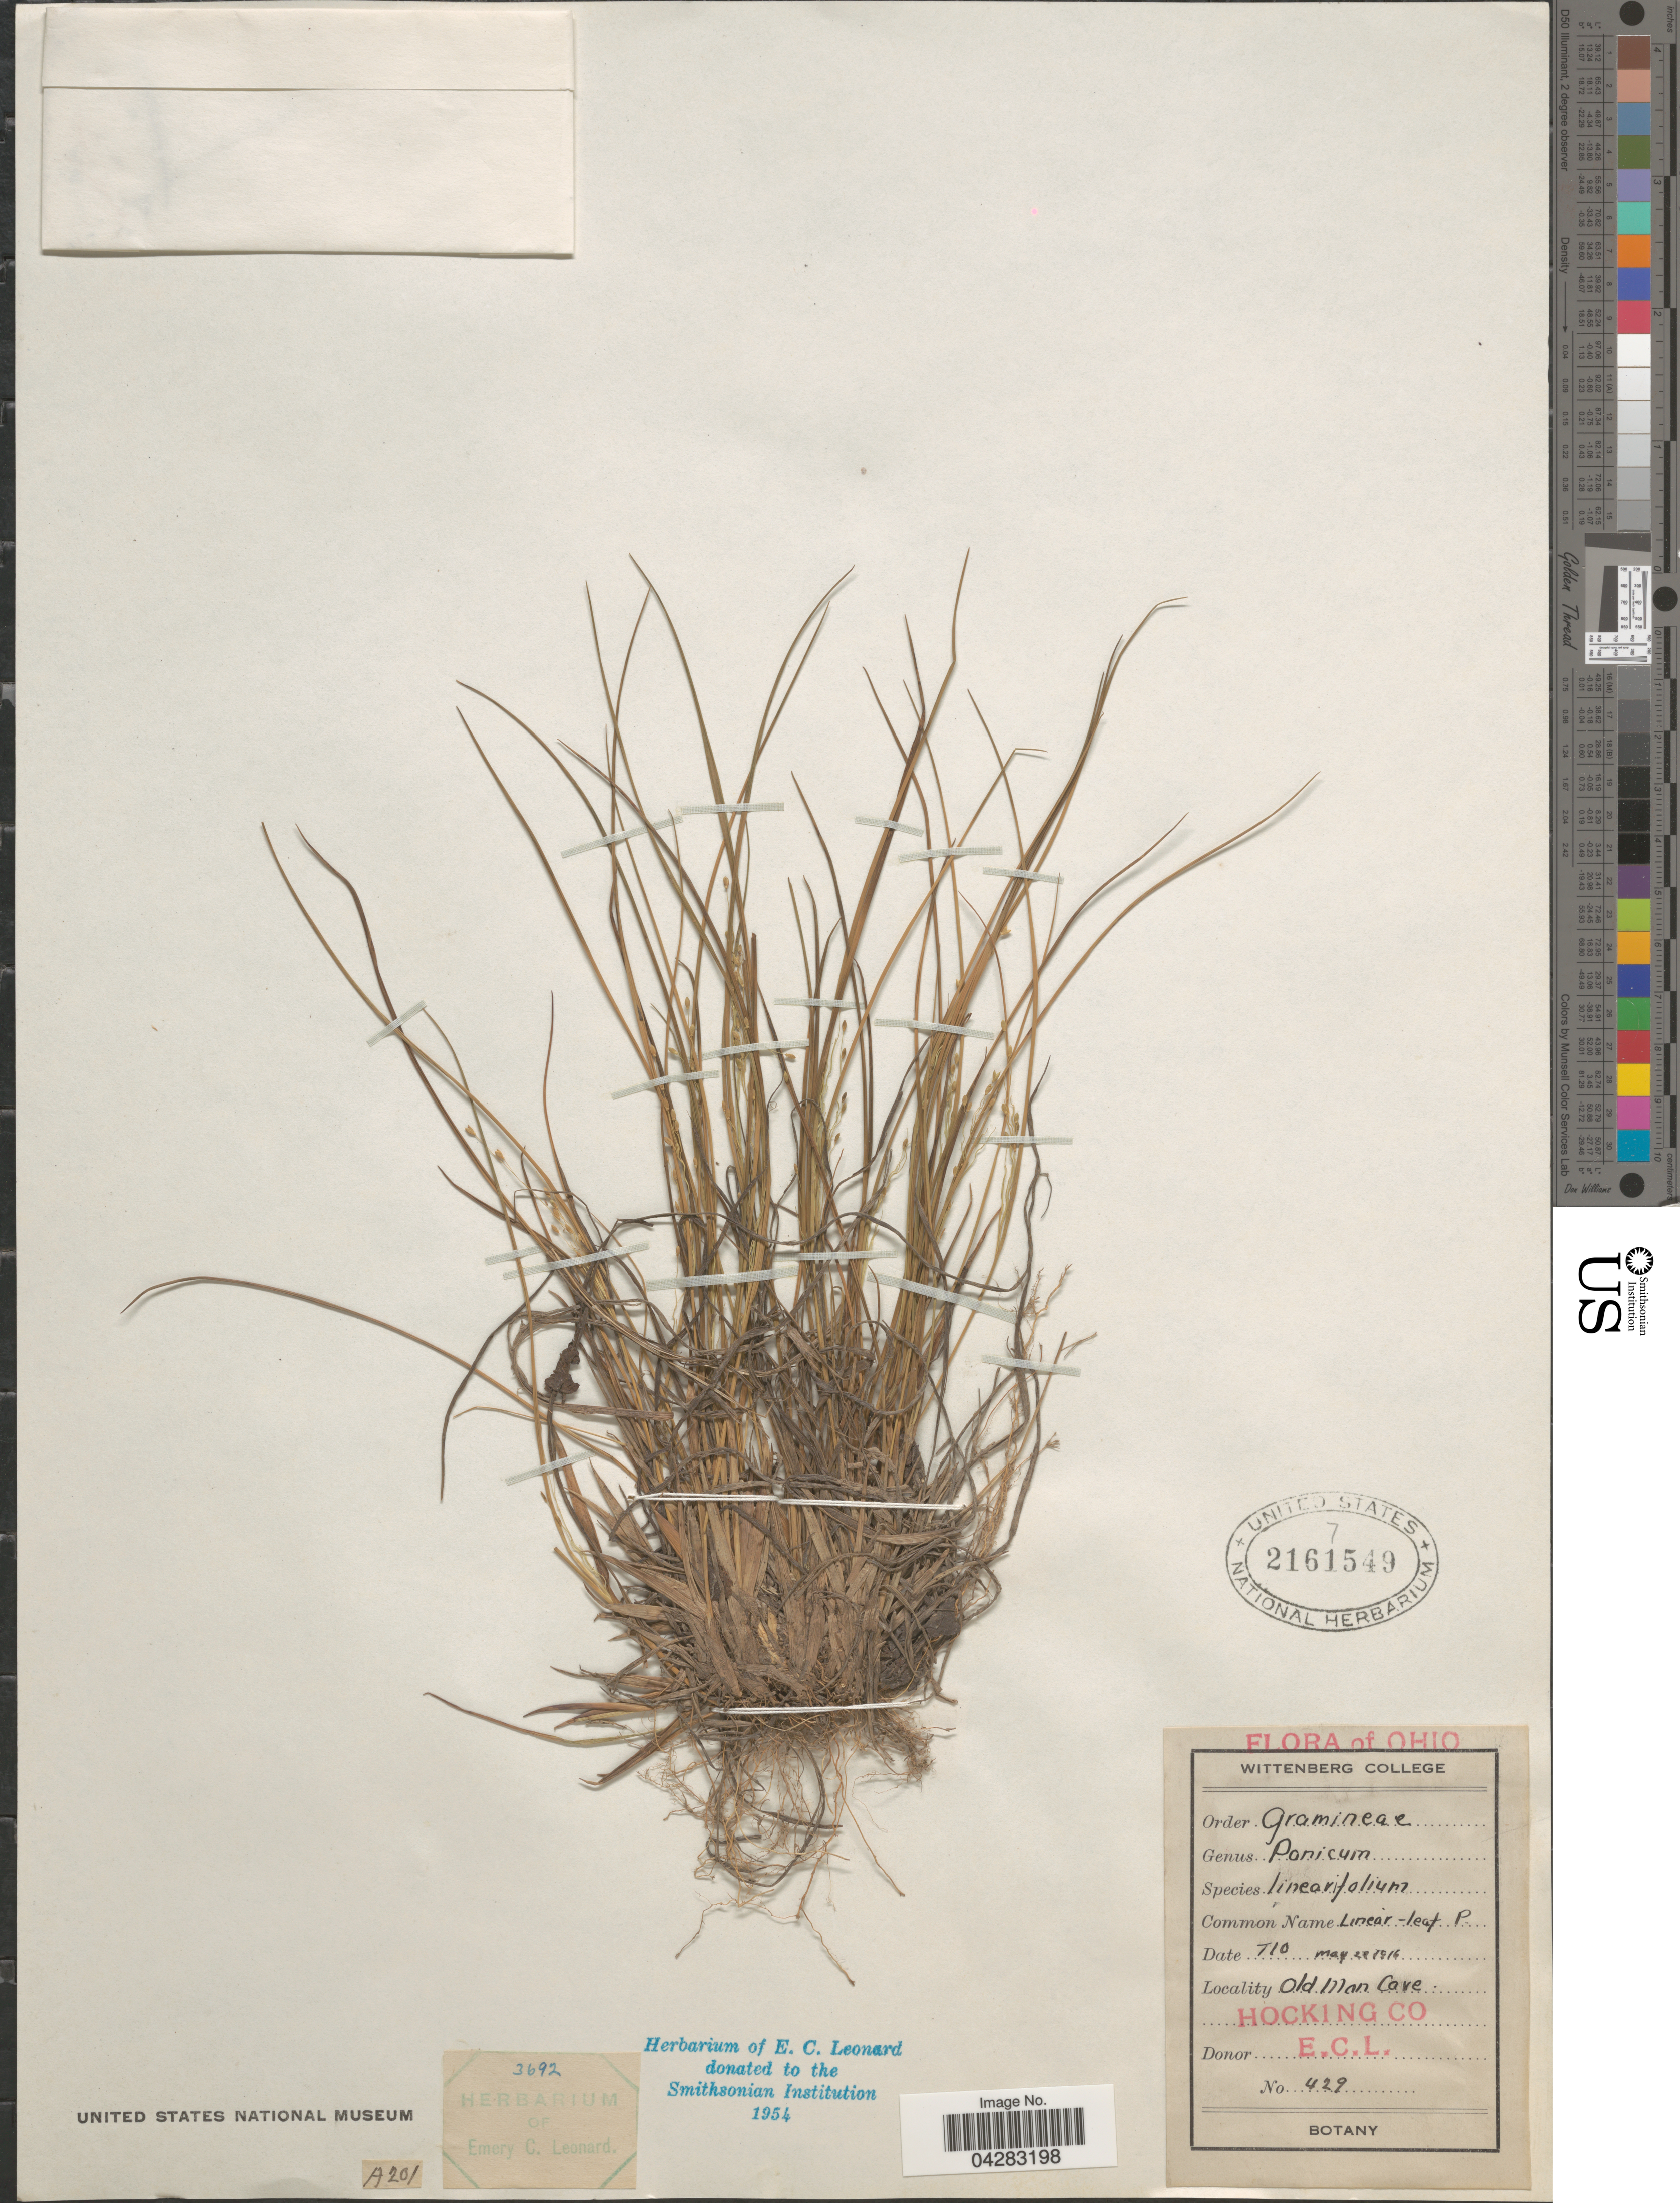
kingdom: Plantae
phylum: Tracheophyta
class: Liliopsida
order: Poales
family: Poaceae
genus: Dichanthelium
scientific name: Dichanthelium linearifolium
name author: (Scribn.) Gould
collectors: ex herb. E.C. Leonard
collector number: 429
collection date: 2016-05-20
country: United States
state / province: Ohio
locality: Old Man Cave. Hocking Co.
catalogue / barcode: US 2161549